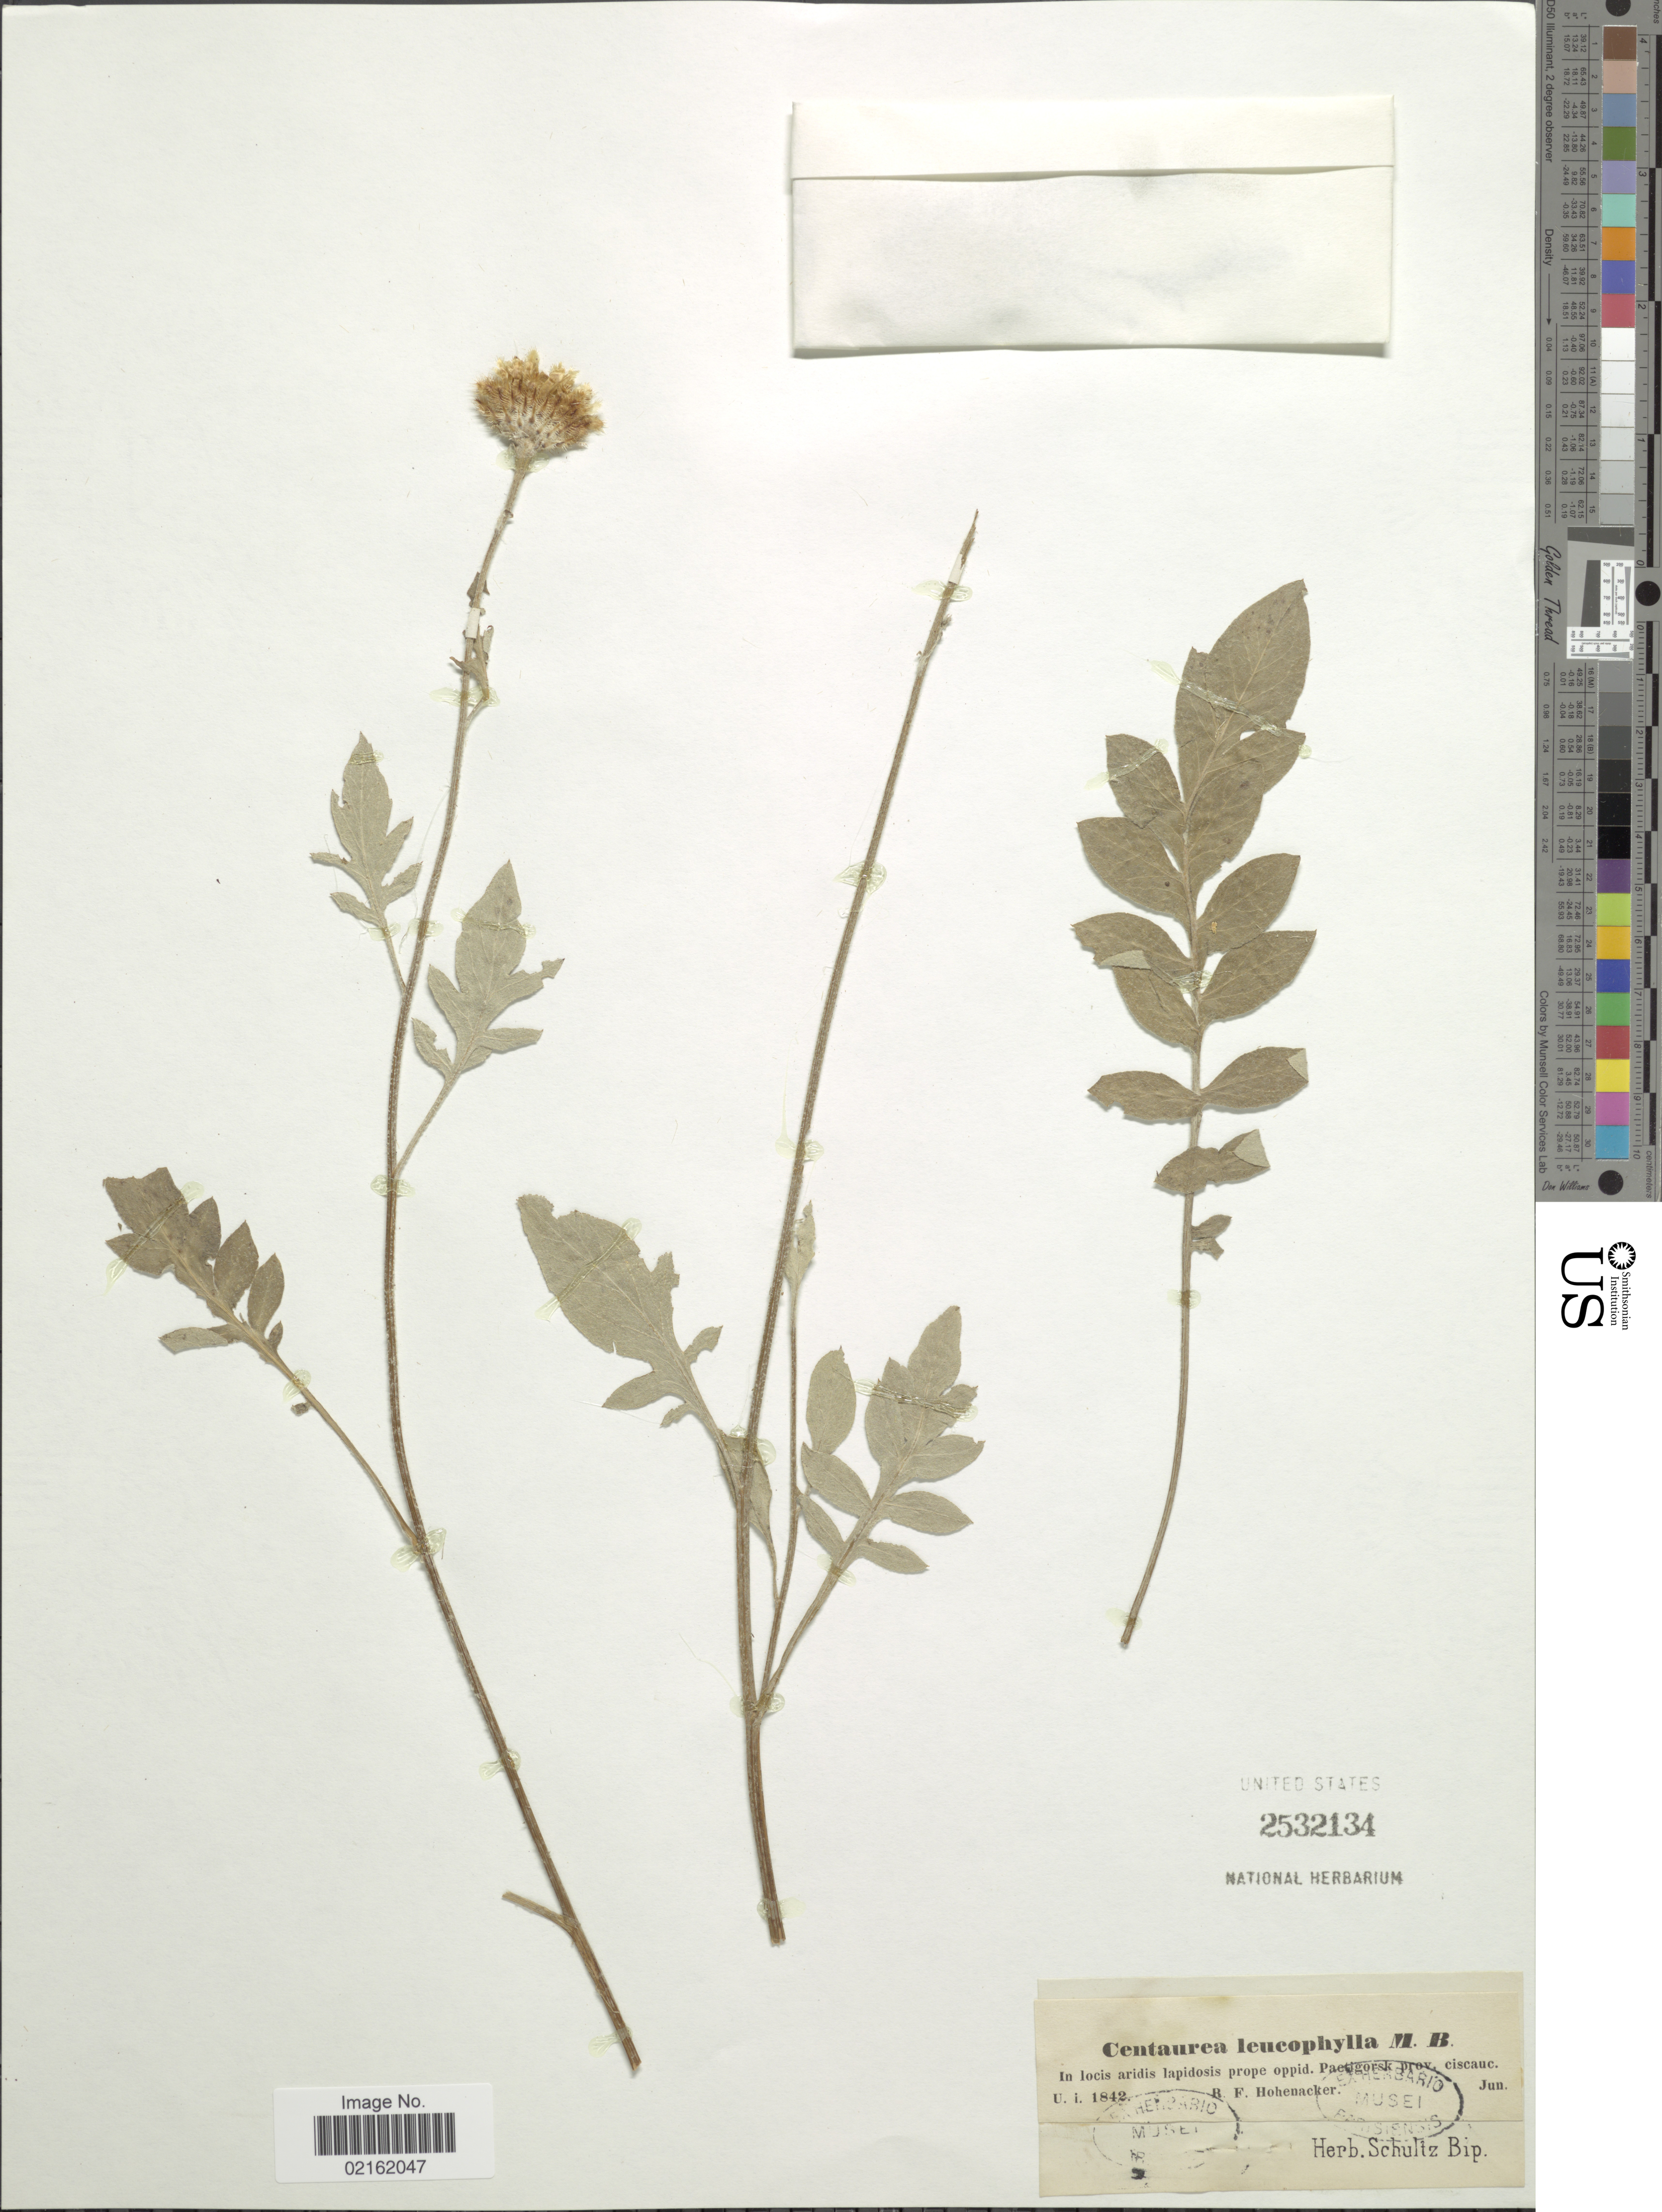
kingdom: Plantae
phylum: Tracheophyta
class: Magnoliopsida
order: Asterales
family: Asteraceae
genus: Psephellus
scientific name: Psephellus leucophyllus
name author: (M. Bieb.) C.A. Mey.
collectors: R. F. Hohenacker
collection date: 1842-06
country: Russian Federation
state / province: Stavropol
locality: In locis aridis lapidosis prope oppid, Paetigorsk prov. ciscauc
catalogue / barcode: US 2532134